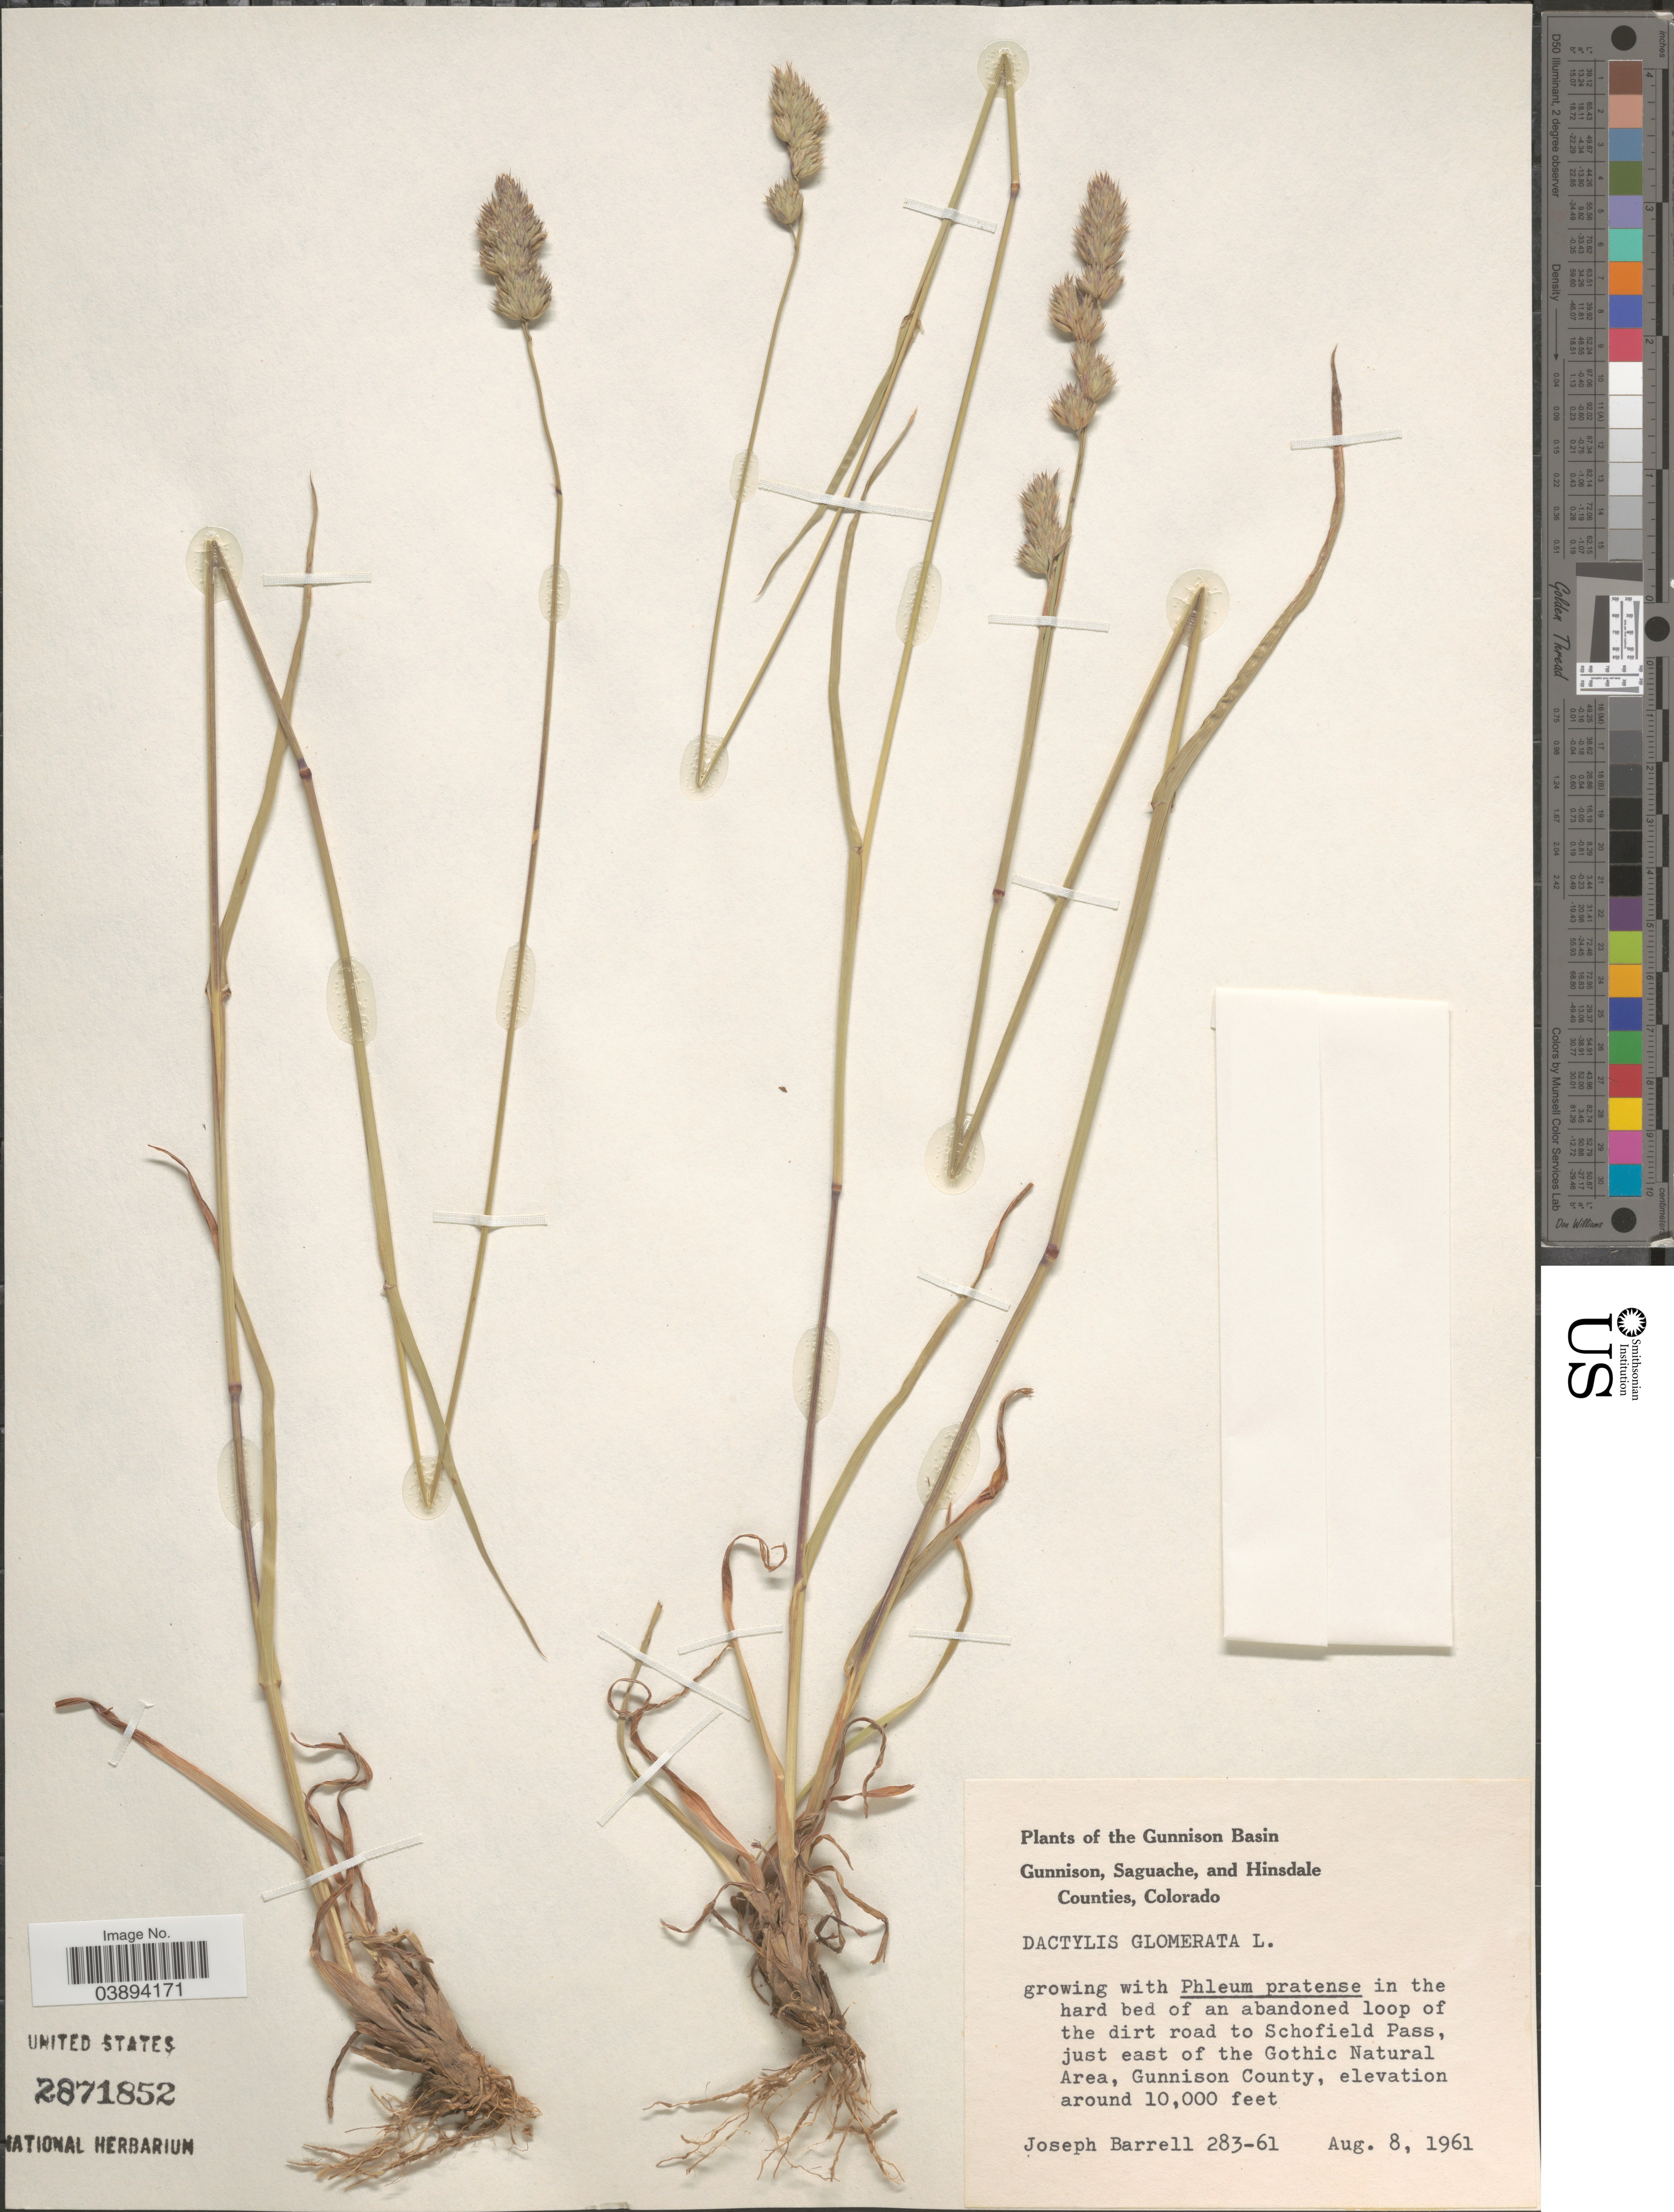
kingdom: Plantae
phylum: Tracheophyta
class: Liliopsida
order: Poales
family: Poaceae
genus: Dactylis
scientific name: Dactylis glomerata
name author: L.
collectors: J. Barrell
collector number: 283-61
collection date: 1961-08-08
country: United States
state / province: Colorado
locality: The Gunnison Basin. The dirt road to Schofield Pass, just east of the Gothic Natural Area, Gunnison County.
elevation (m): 3048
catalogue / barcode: US 2871852